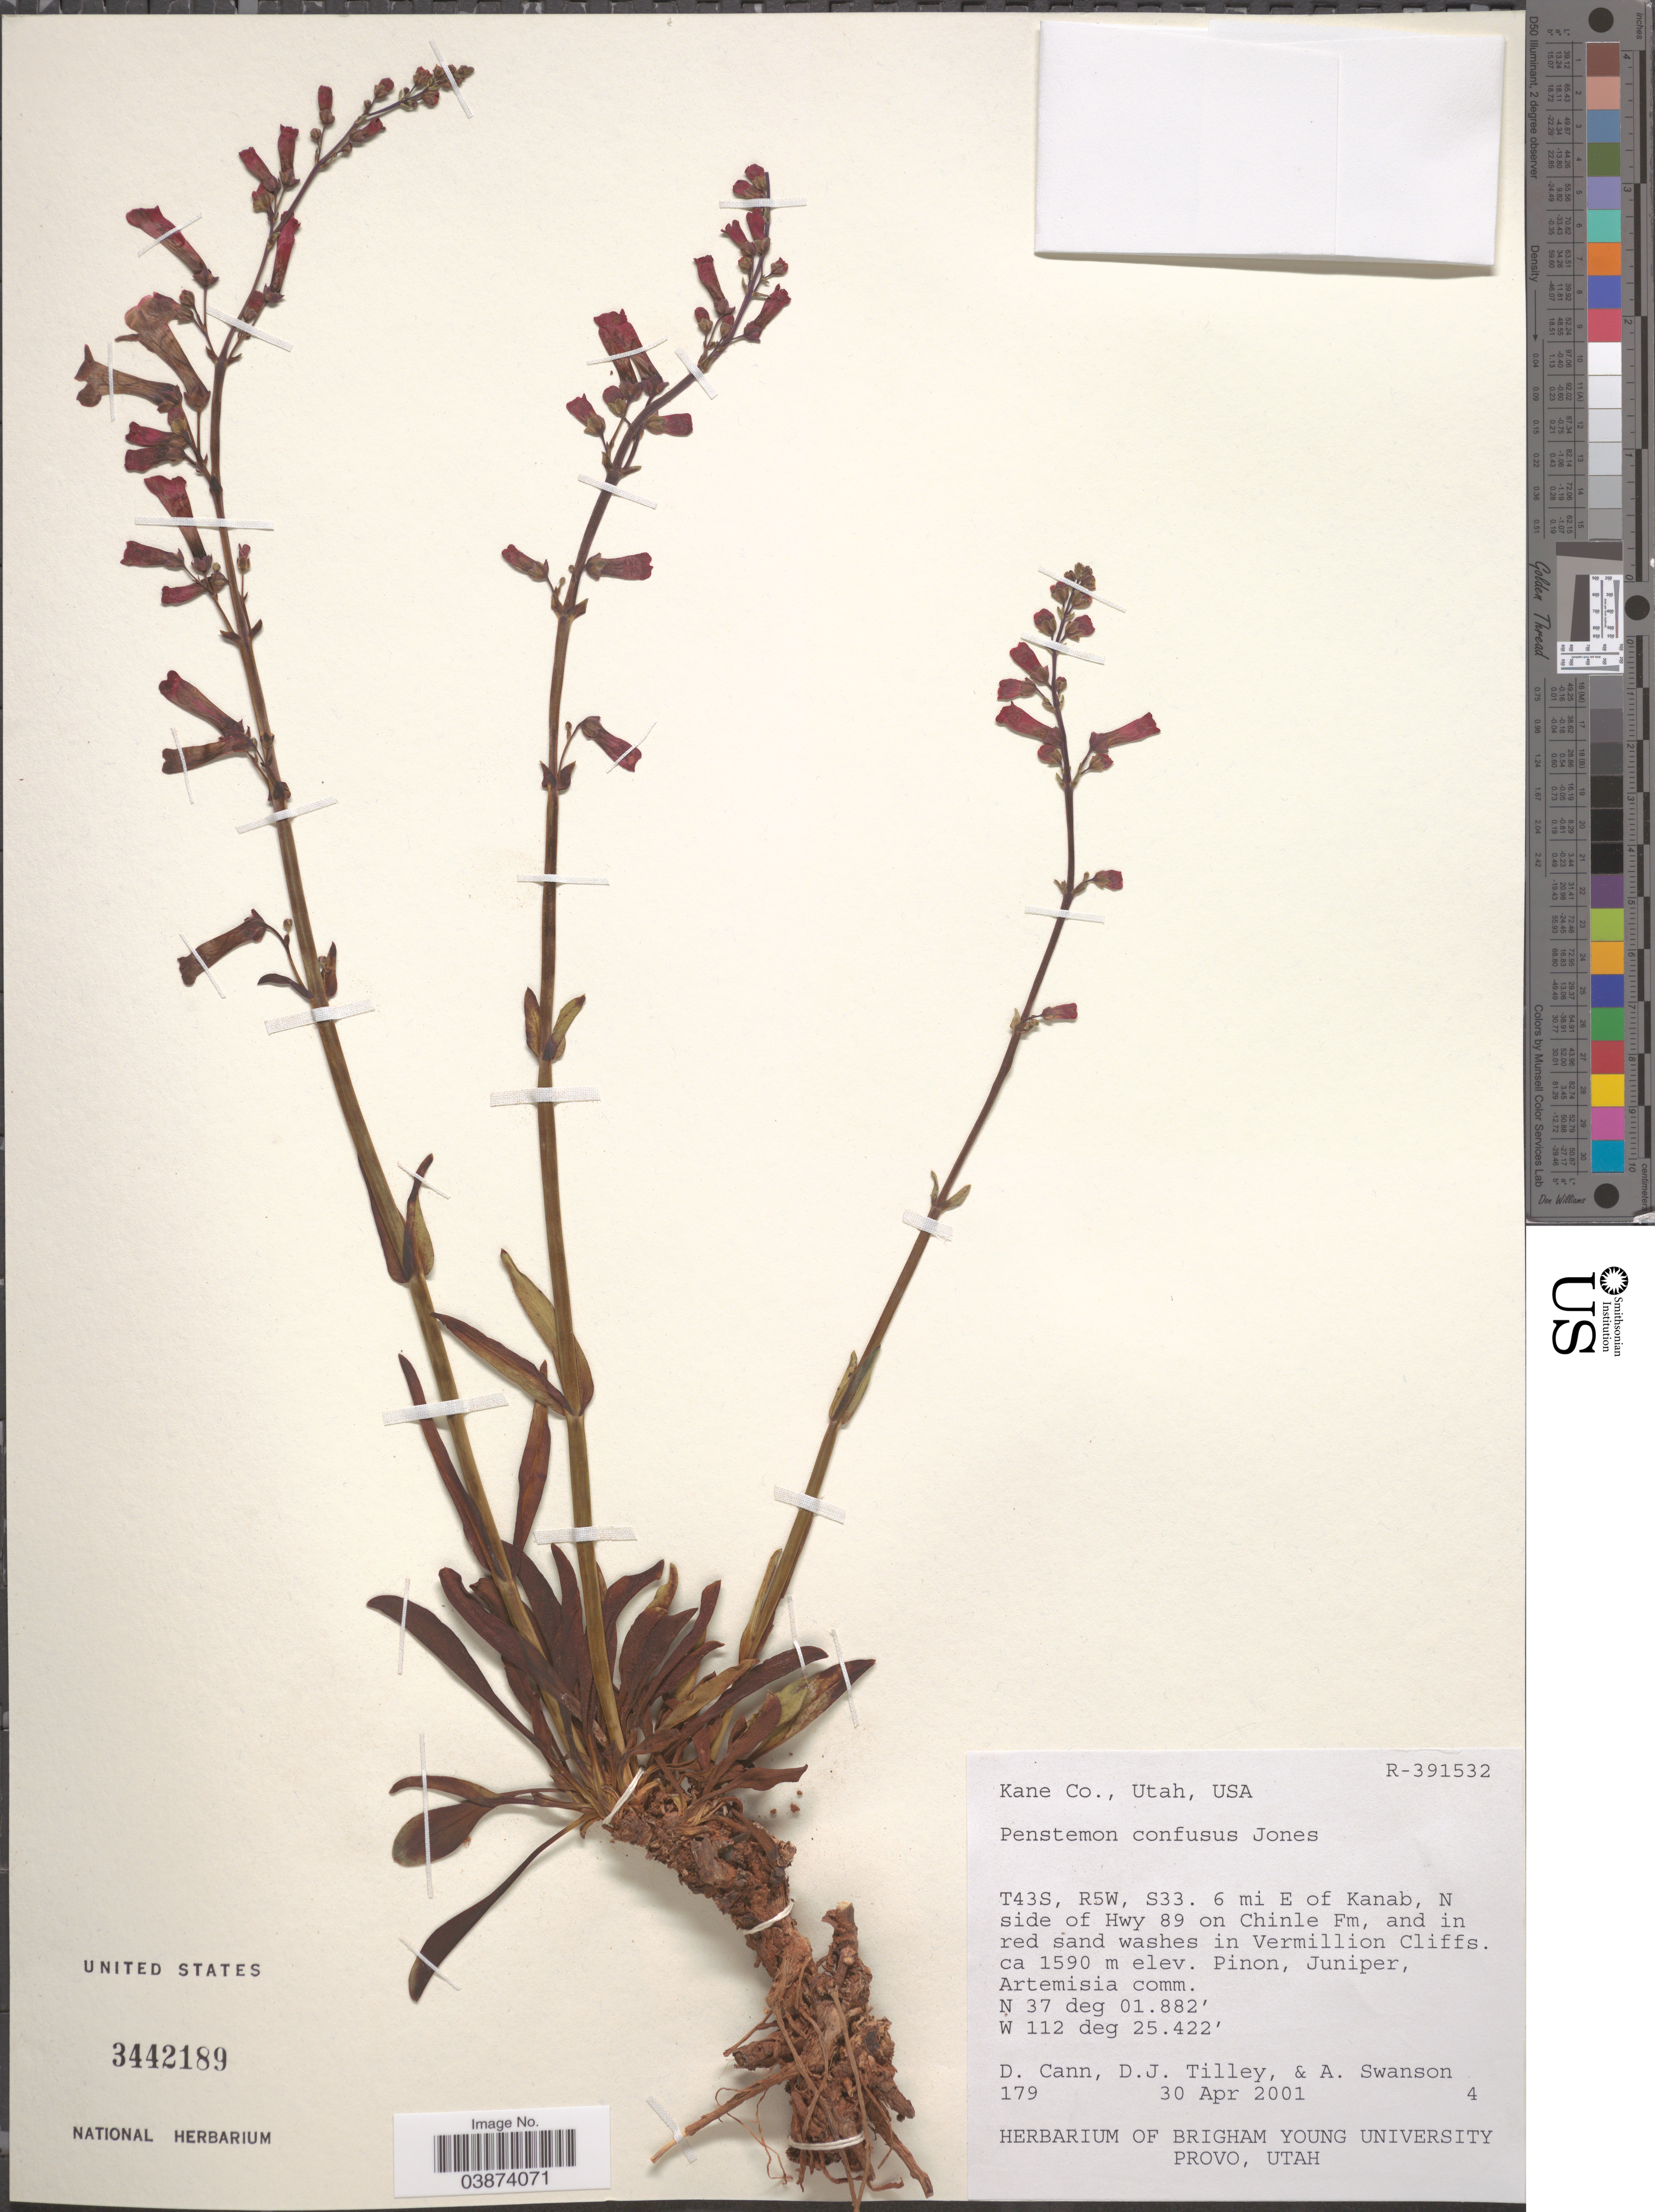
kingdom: Plantae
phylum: Tracheophyta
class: Magnoliopsida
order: Lamiales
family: Plantaginaceae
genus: Penstemon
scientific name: Penstemon confusus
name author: M.E. Jones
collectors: D. Cann, D. Tilley & A. Swanson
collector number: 179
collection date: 2001-04-30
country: United States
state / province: Utah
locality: Kane Co. T43S, R5W, S33. 6 mi E of Kanab, N side of Hwy 89 on Chinle Fm, and in red sand washes in Vermillion Cliffs.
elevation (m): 1590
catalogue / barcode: US 3442189